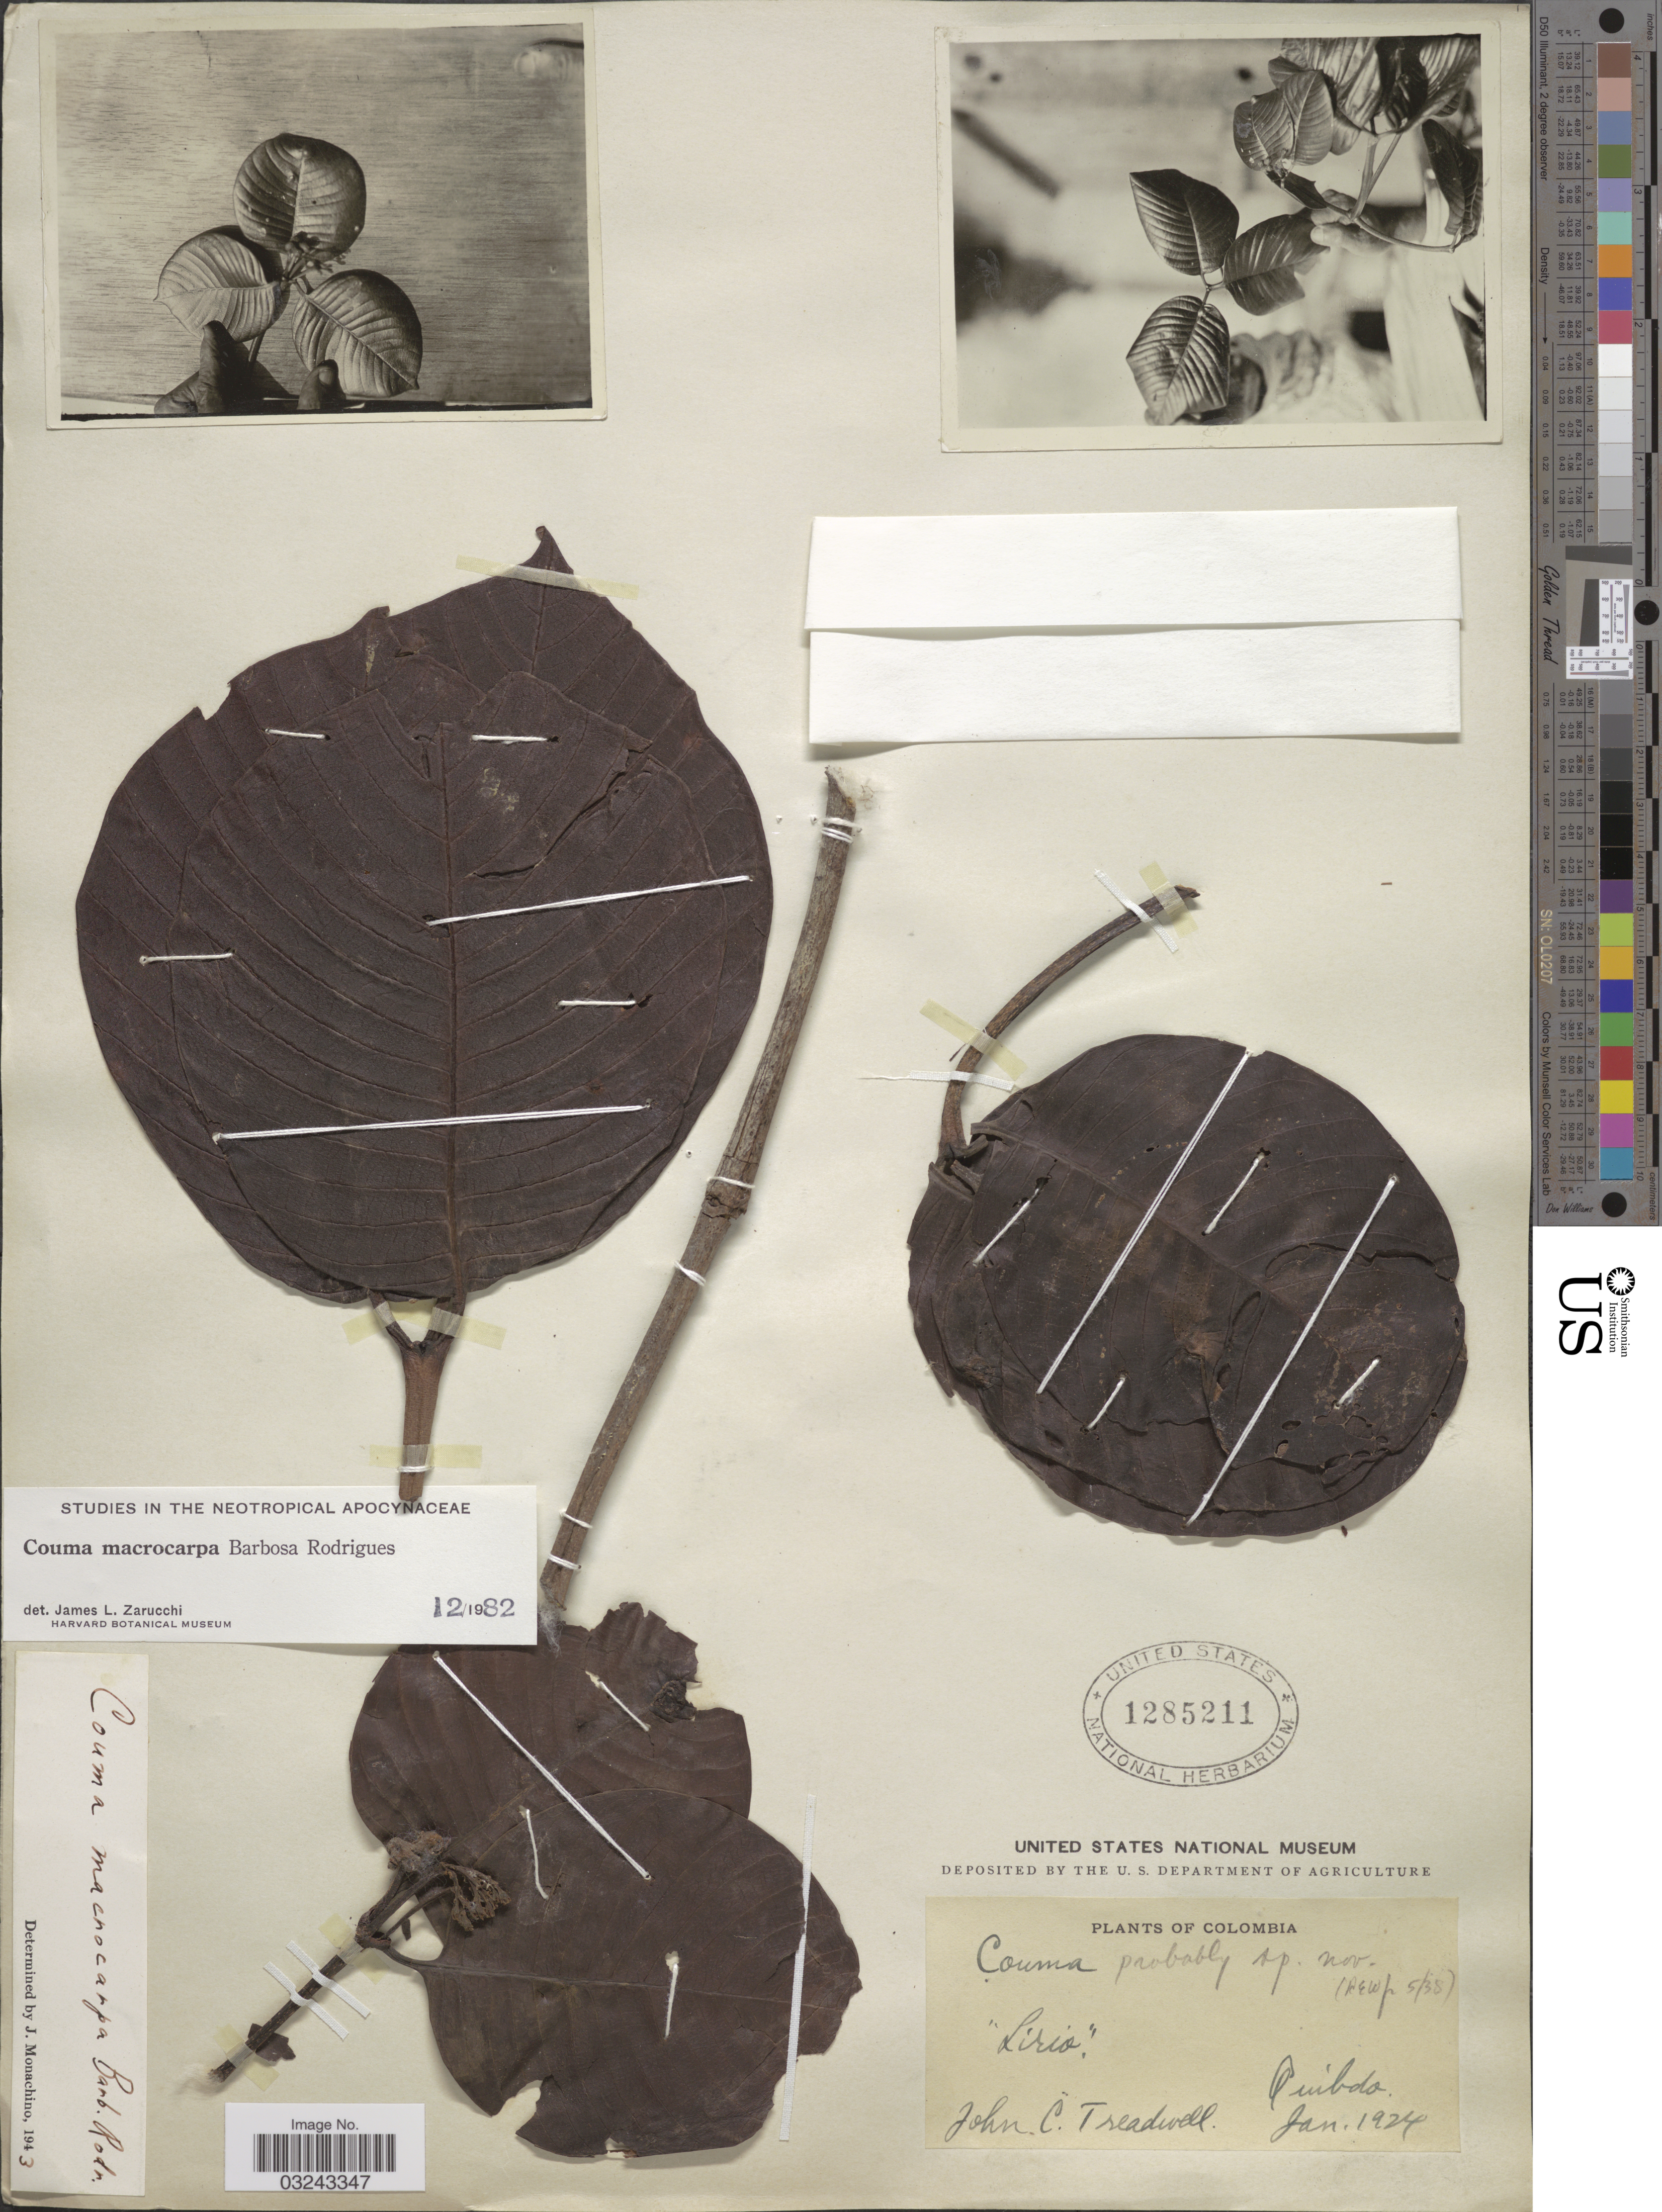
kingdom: Plantae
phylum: Tracheophyta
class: Magnoliopsida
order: Gentianales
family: Apocynaceae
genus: Couma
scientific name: Couma macrocarpa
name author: Barb. Rodr.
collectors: J. Treadwell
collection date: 1924-01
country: Colombia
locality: Quibdo.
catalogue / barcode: US 1285211